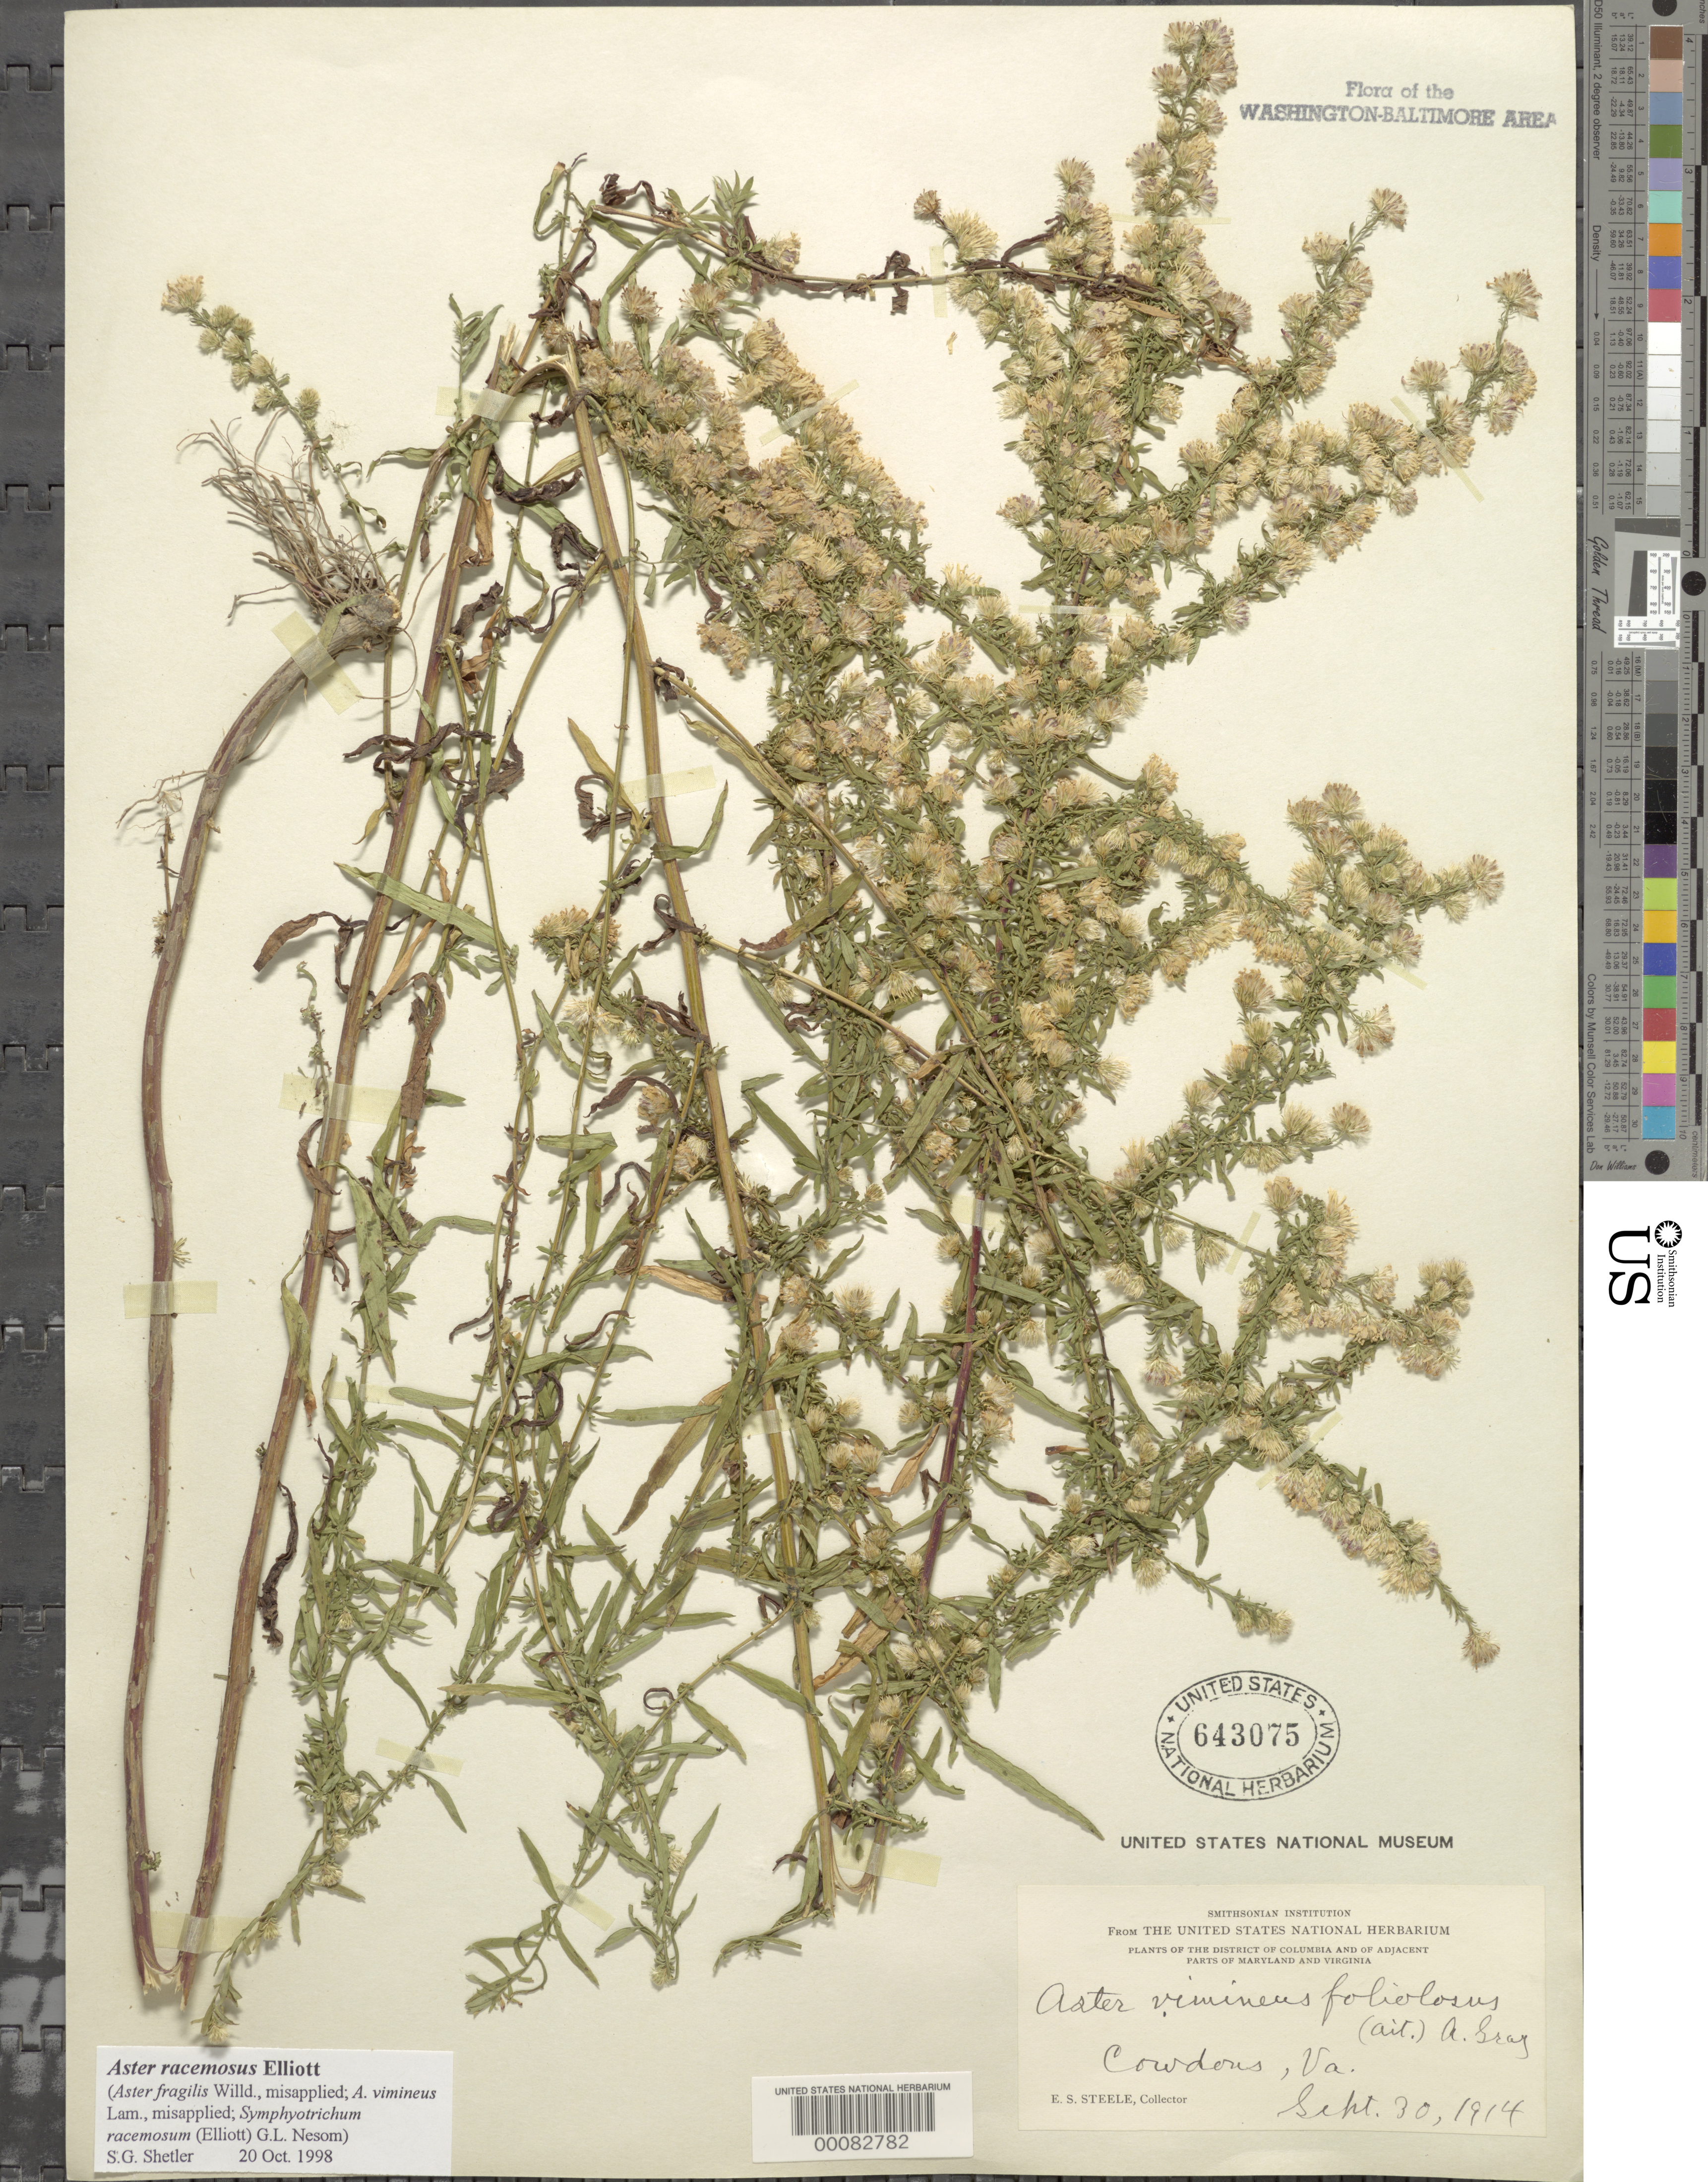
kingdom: Plantae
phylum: Tracheophyta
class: Magnoliopsida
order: Asterales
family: Asteraceae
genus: Symphyotrichum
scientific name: Symphyotrichum racemosum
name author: (Elliott) G.L. Nesom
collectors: E. Steele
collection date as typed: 30 Sep 1914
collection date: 1914-09-30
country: United States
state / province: Virginia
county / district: Arlington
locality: Cowdons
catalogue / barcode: US 643075